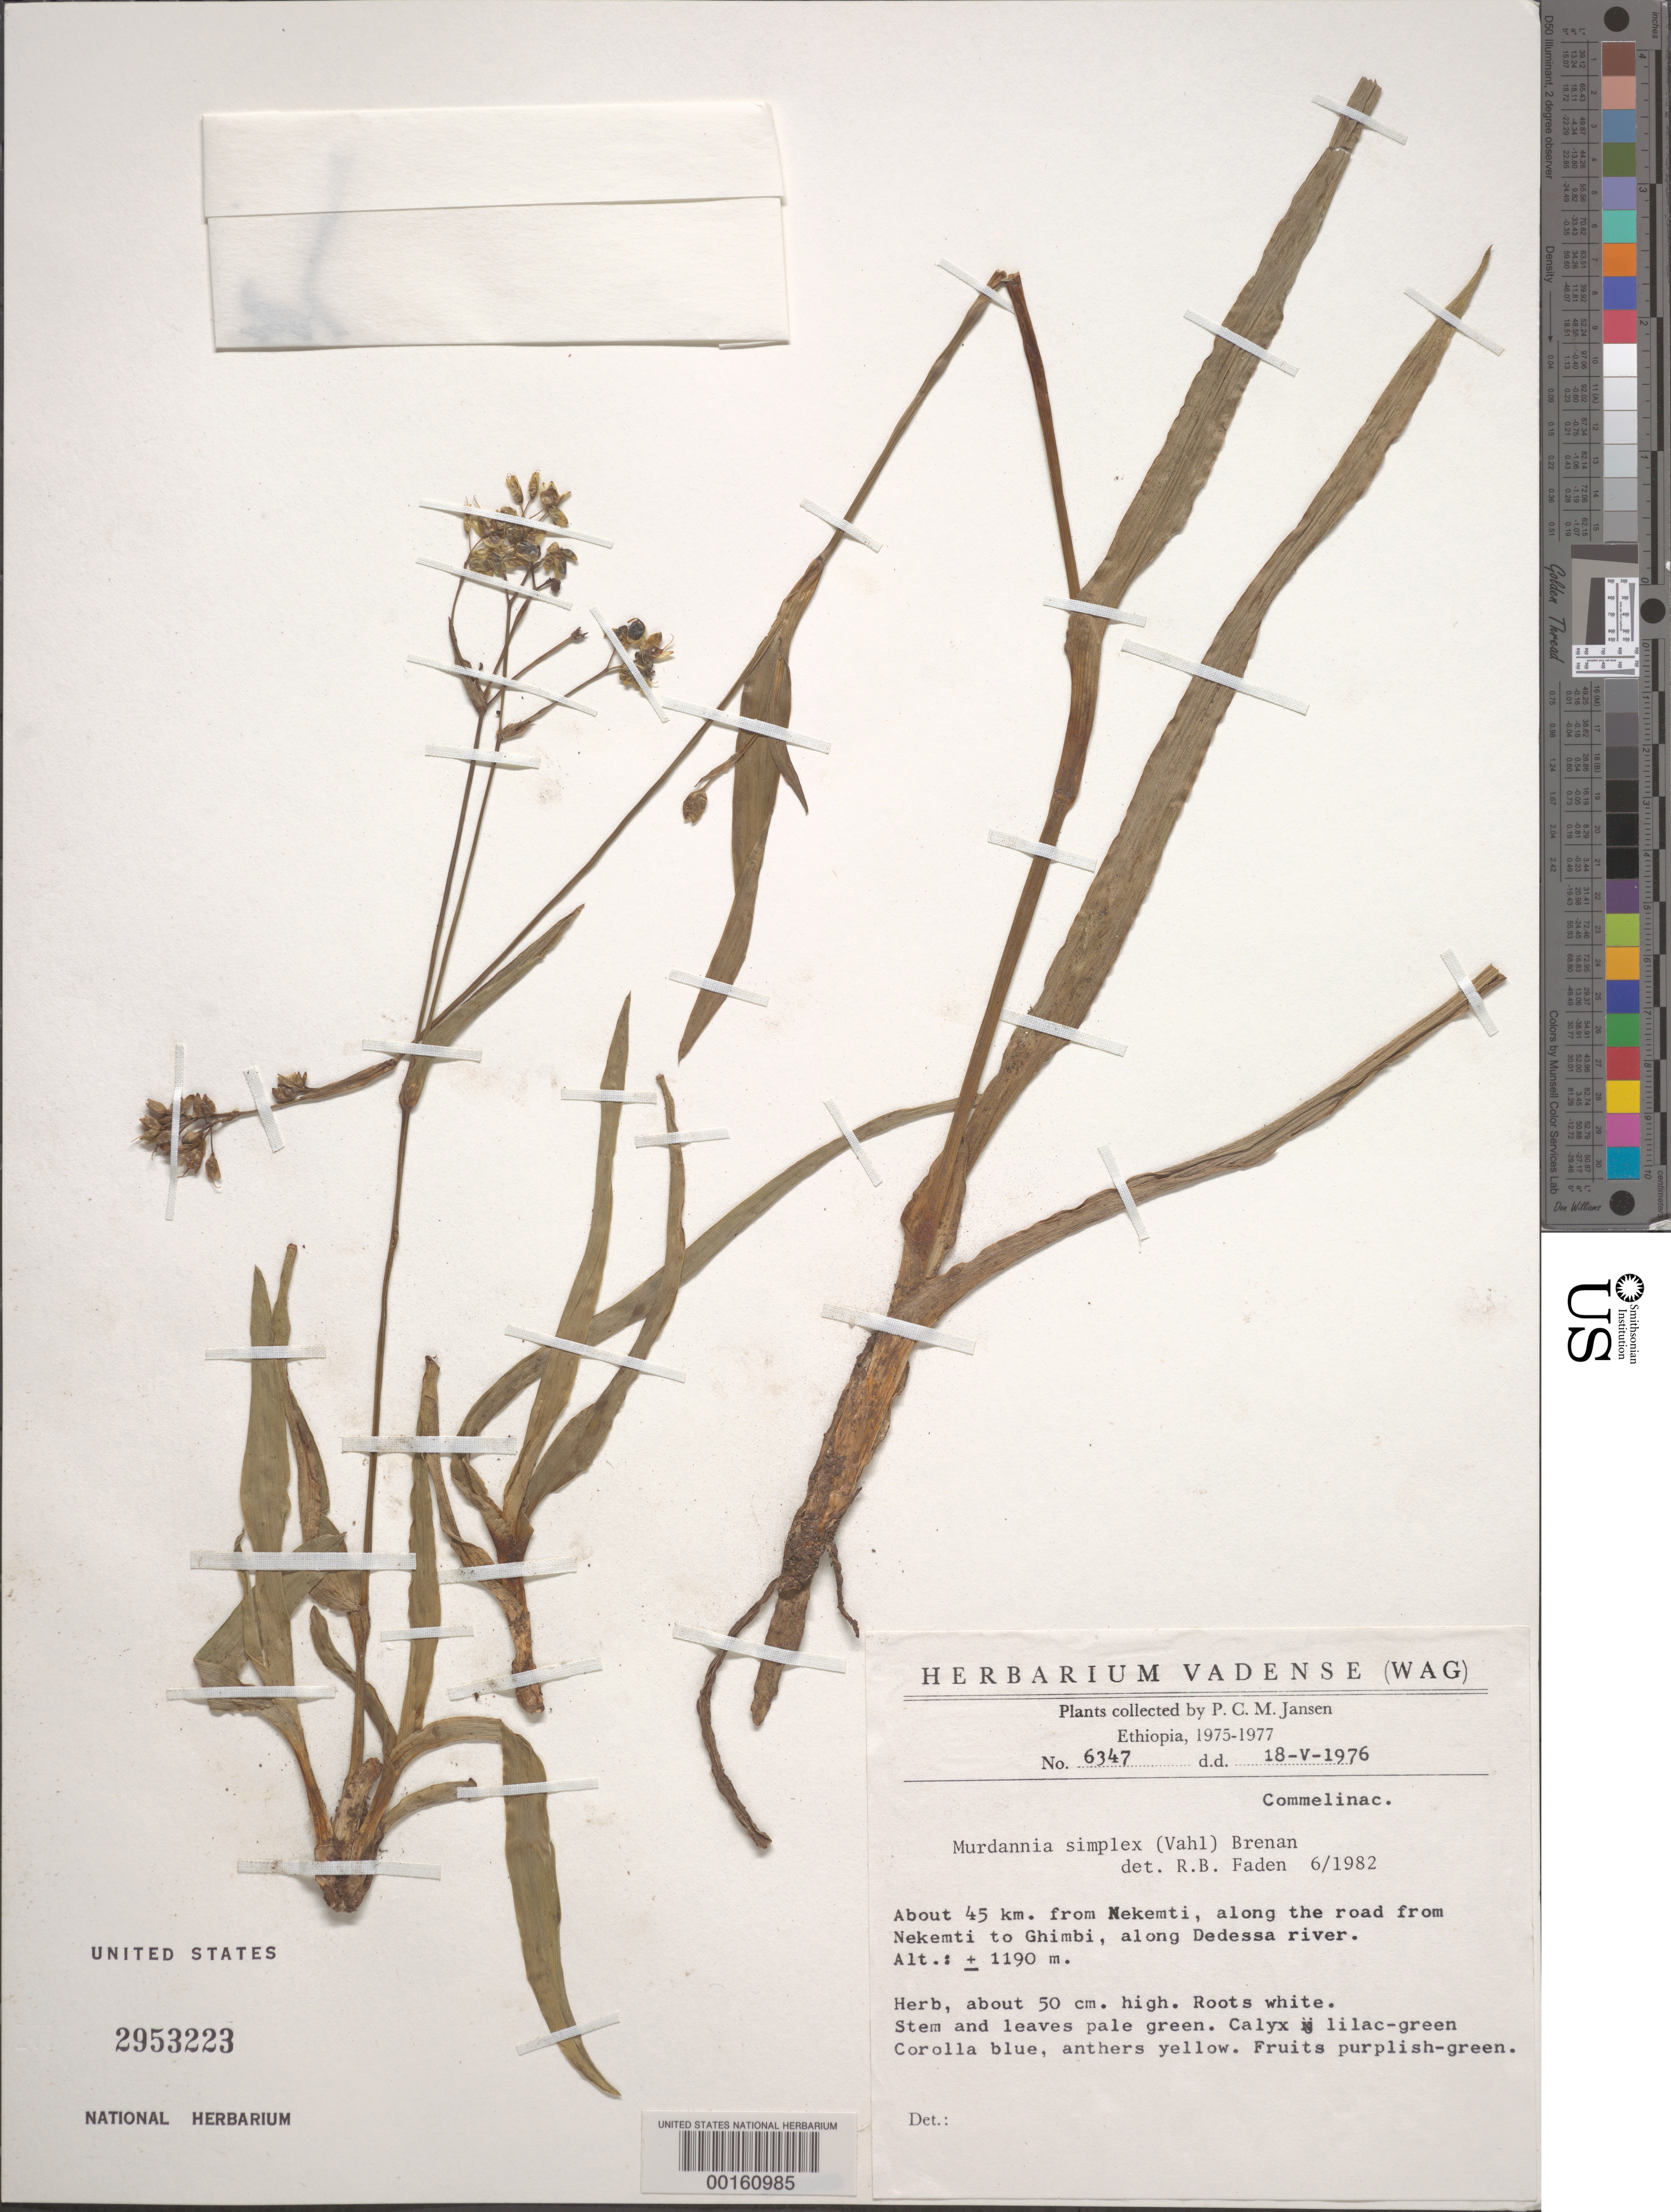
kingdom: Plantae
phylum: Tracheophyta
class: Liliopsida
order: Commelinales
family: Commelinaceae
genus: Murdannia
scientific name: Murdannia simplex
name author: (Vahl) Brenan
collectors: P. Jansen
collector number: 6347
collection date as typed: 18 May 1976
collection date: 1976-05-18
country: Ethiopia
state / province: Oromiya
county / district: Welega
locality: About 45 km. from Nekemti, along the road from Nekemti to Ghimbi, along Dedessa river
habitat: Riverband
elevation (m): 1190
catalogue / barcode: US 2953223